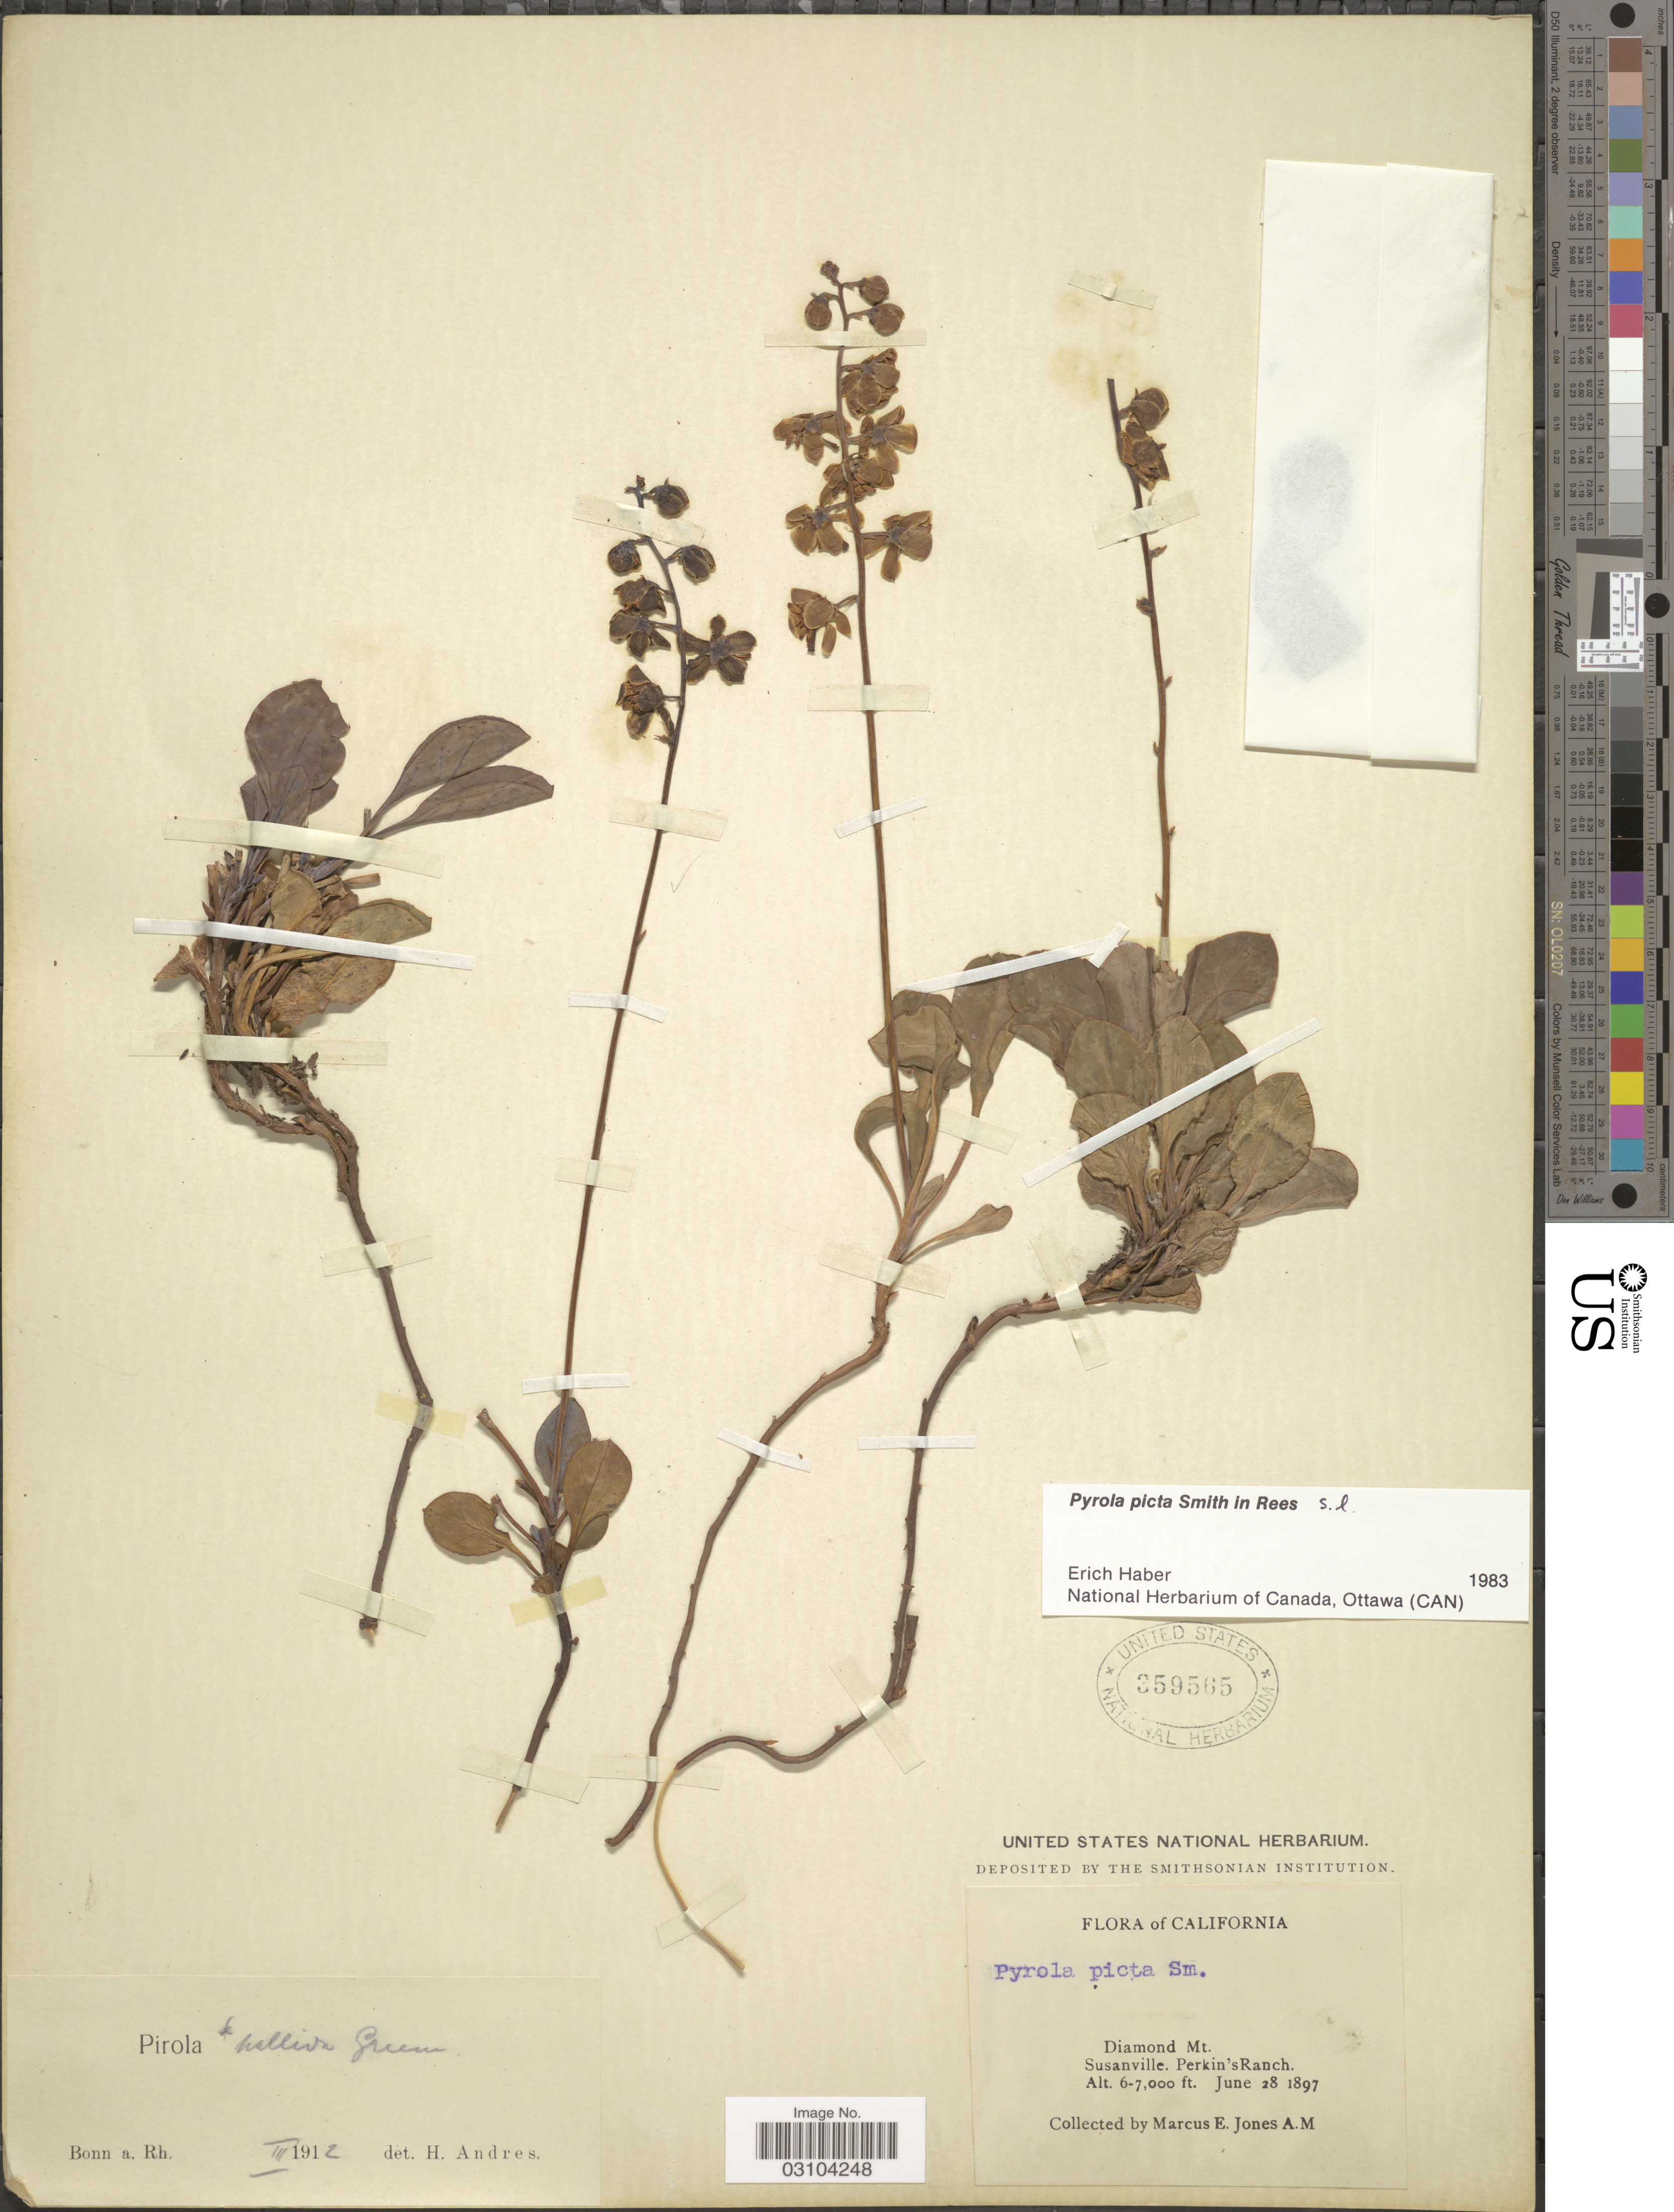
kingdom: Plantae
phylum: Tracheophyta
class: Magnoliopsida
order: Ericales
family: Ericaceae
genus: Pyrola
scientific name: Pyrola picta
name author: Sm. in Rees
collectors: M. E. Jones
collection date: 1897-06-28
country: United States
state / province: California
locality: Diamond Mt. Susanville. Perkin's Ranch.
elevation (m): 1829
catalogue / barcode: US 359565